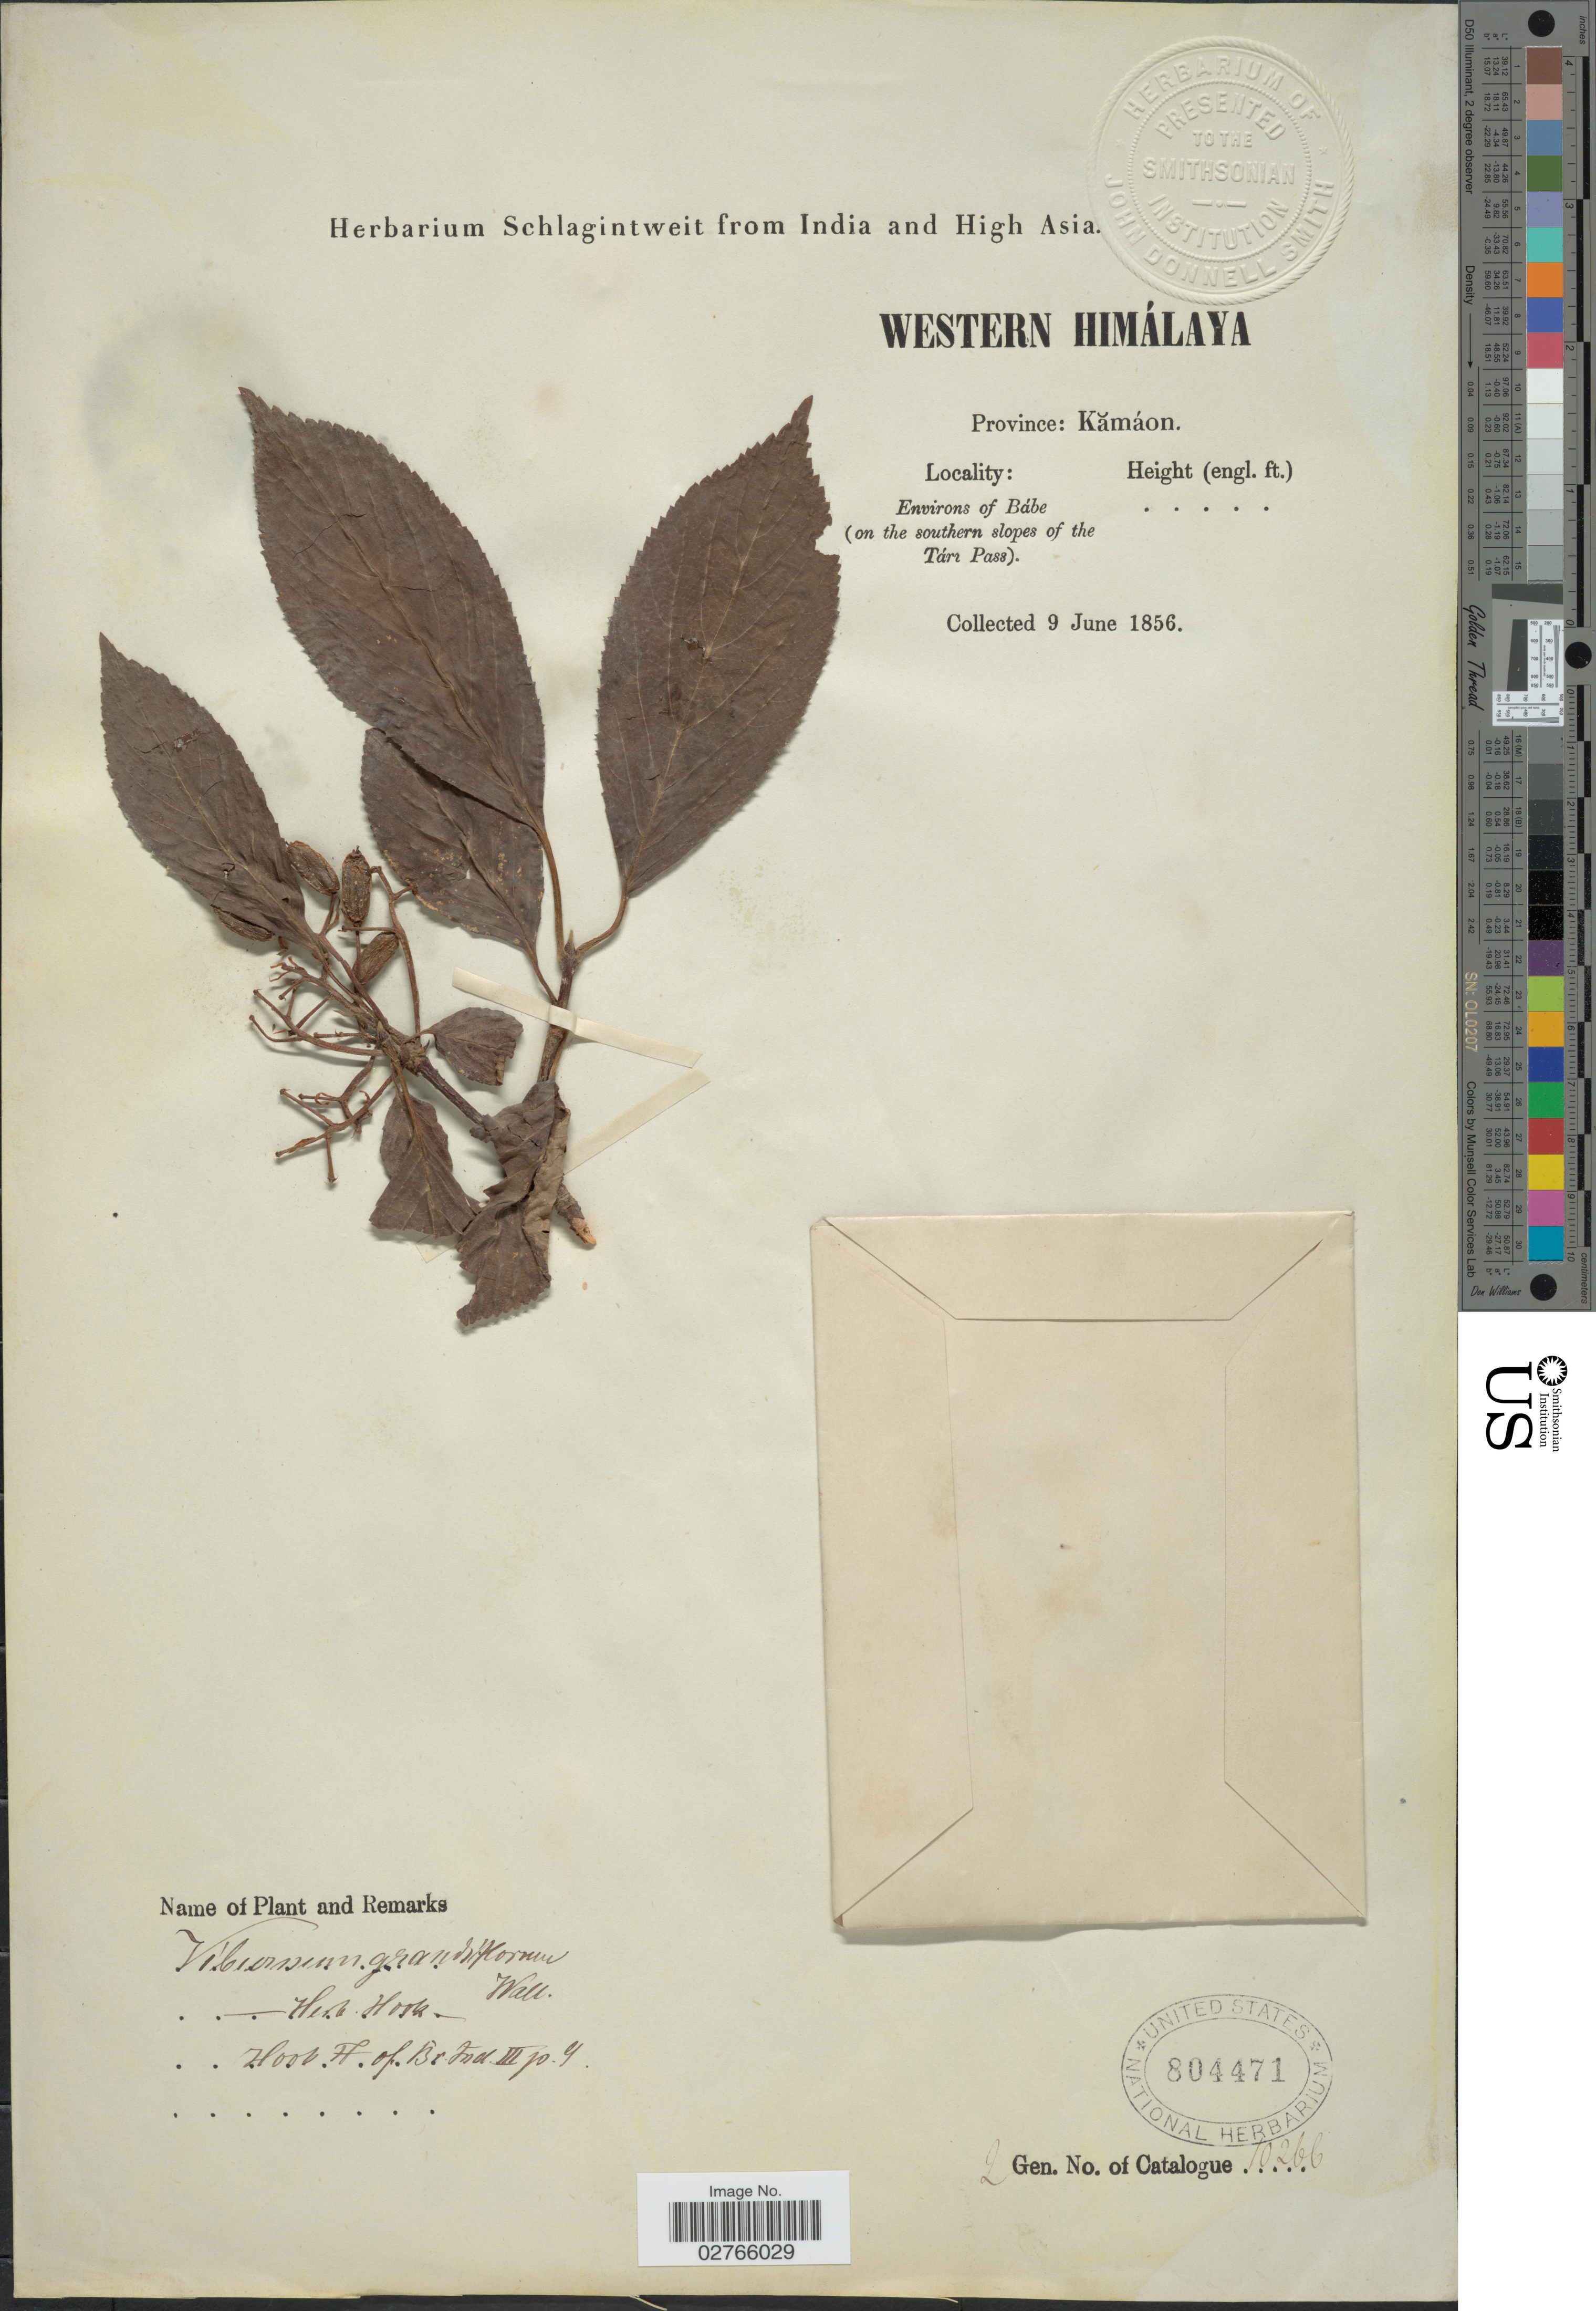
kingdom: Plantae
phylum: Tracheophyta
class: Magnoliopsida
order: Dipsacales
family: Viburnaceae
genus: Viburnum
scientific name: Viburnum grandiflorum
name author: Wall. ex DC.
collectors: ex herb. Schlagintweit from India and High Asia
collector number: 10266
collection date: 1856-06-09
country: India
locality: Western Himaláya, Province: Kamáon, Environs of Bábe (on the southern slopes of the Tárn Pass).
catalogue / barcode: US 804471